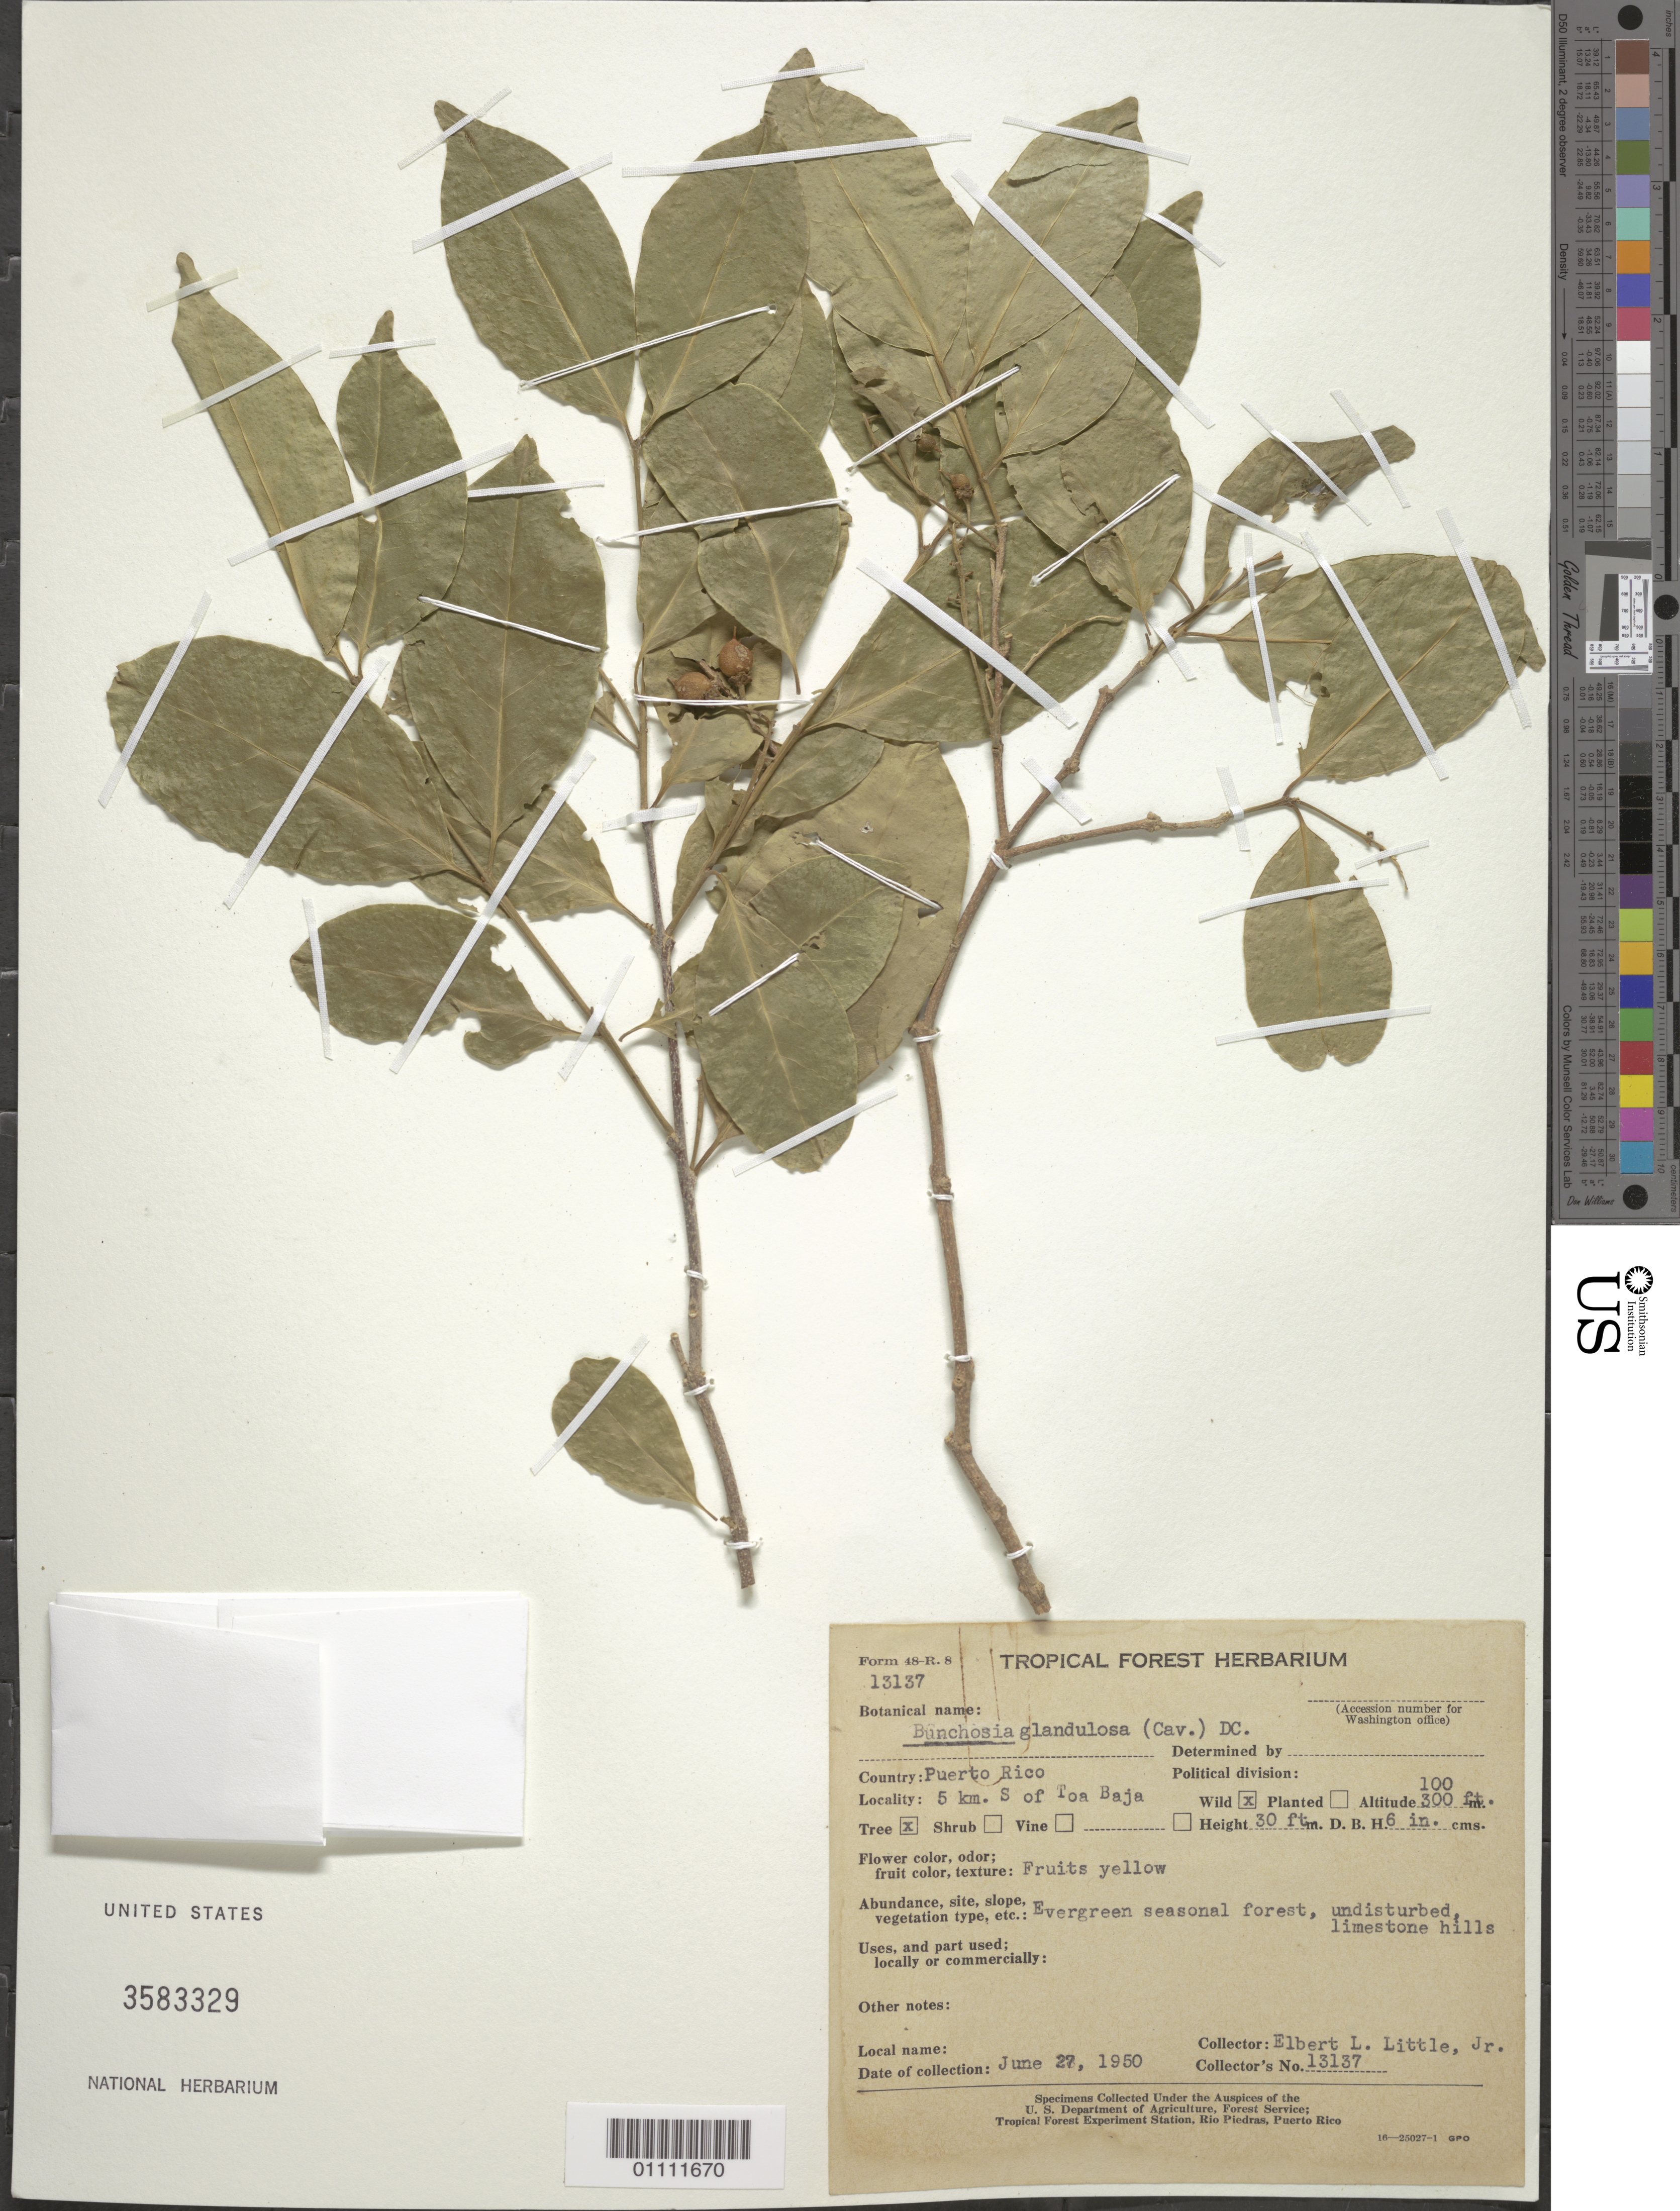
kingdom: Plantae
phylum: Tracheophyta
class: Magnoliopsida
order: Malpighiales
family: Malpighiaceae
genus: Bunchosia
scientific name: Bunchosia glandulosa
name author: (Cav.) Rich. ex Juss.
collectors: E. L. Little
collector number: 13137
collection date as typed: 27 Jun 1950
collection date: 1950-06-27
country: Puerto Rico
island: Puerto Rico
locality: Toa Baja, 5 km S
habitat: Evergreen seasonal forest, undisturbed, limestone hills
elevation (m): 30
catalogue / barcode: US 3583329